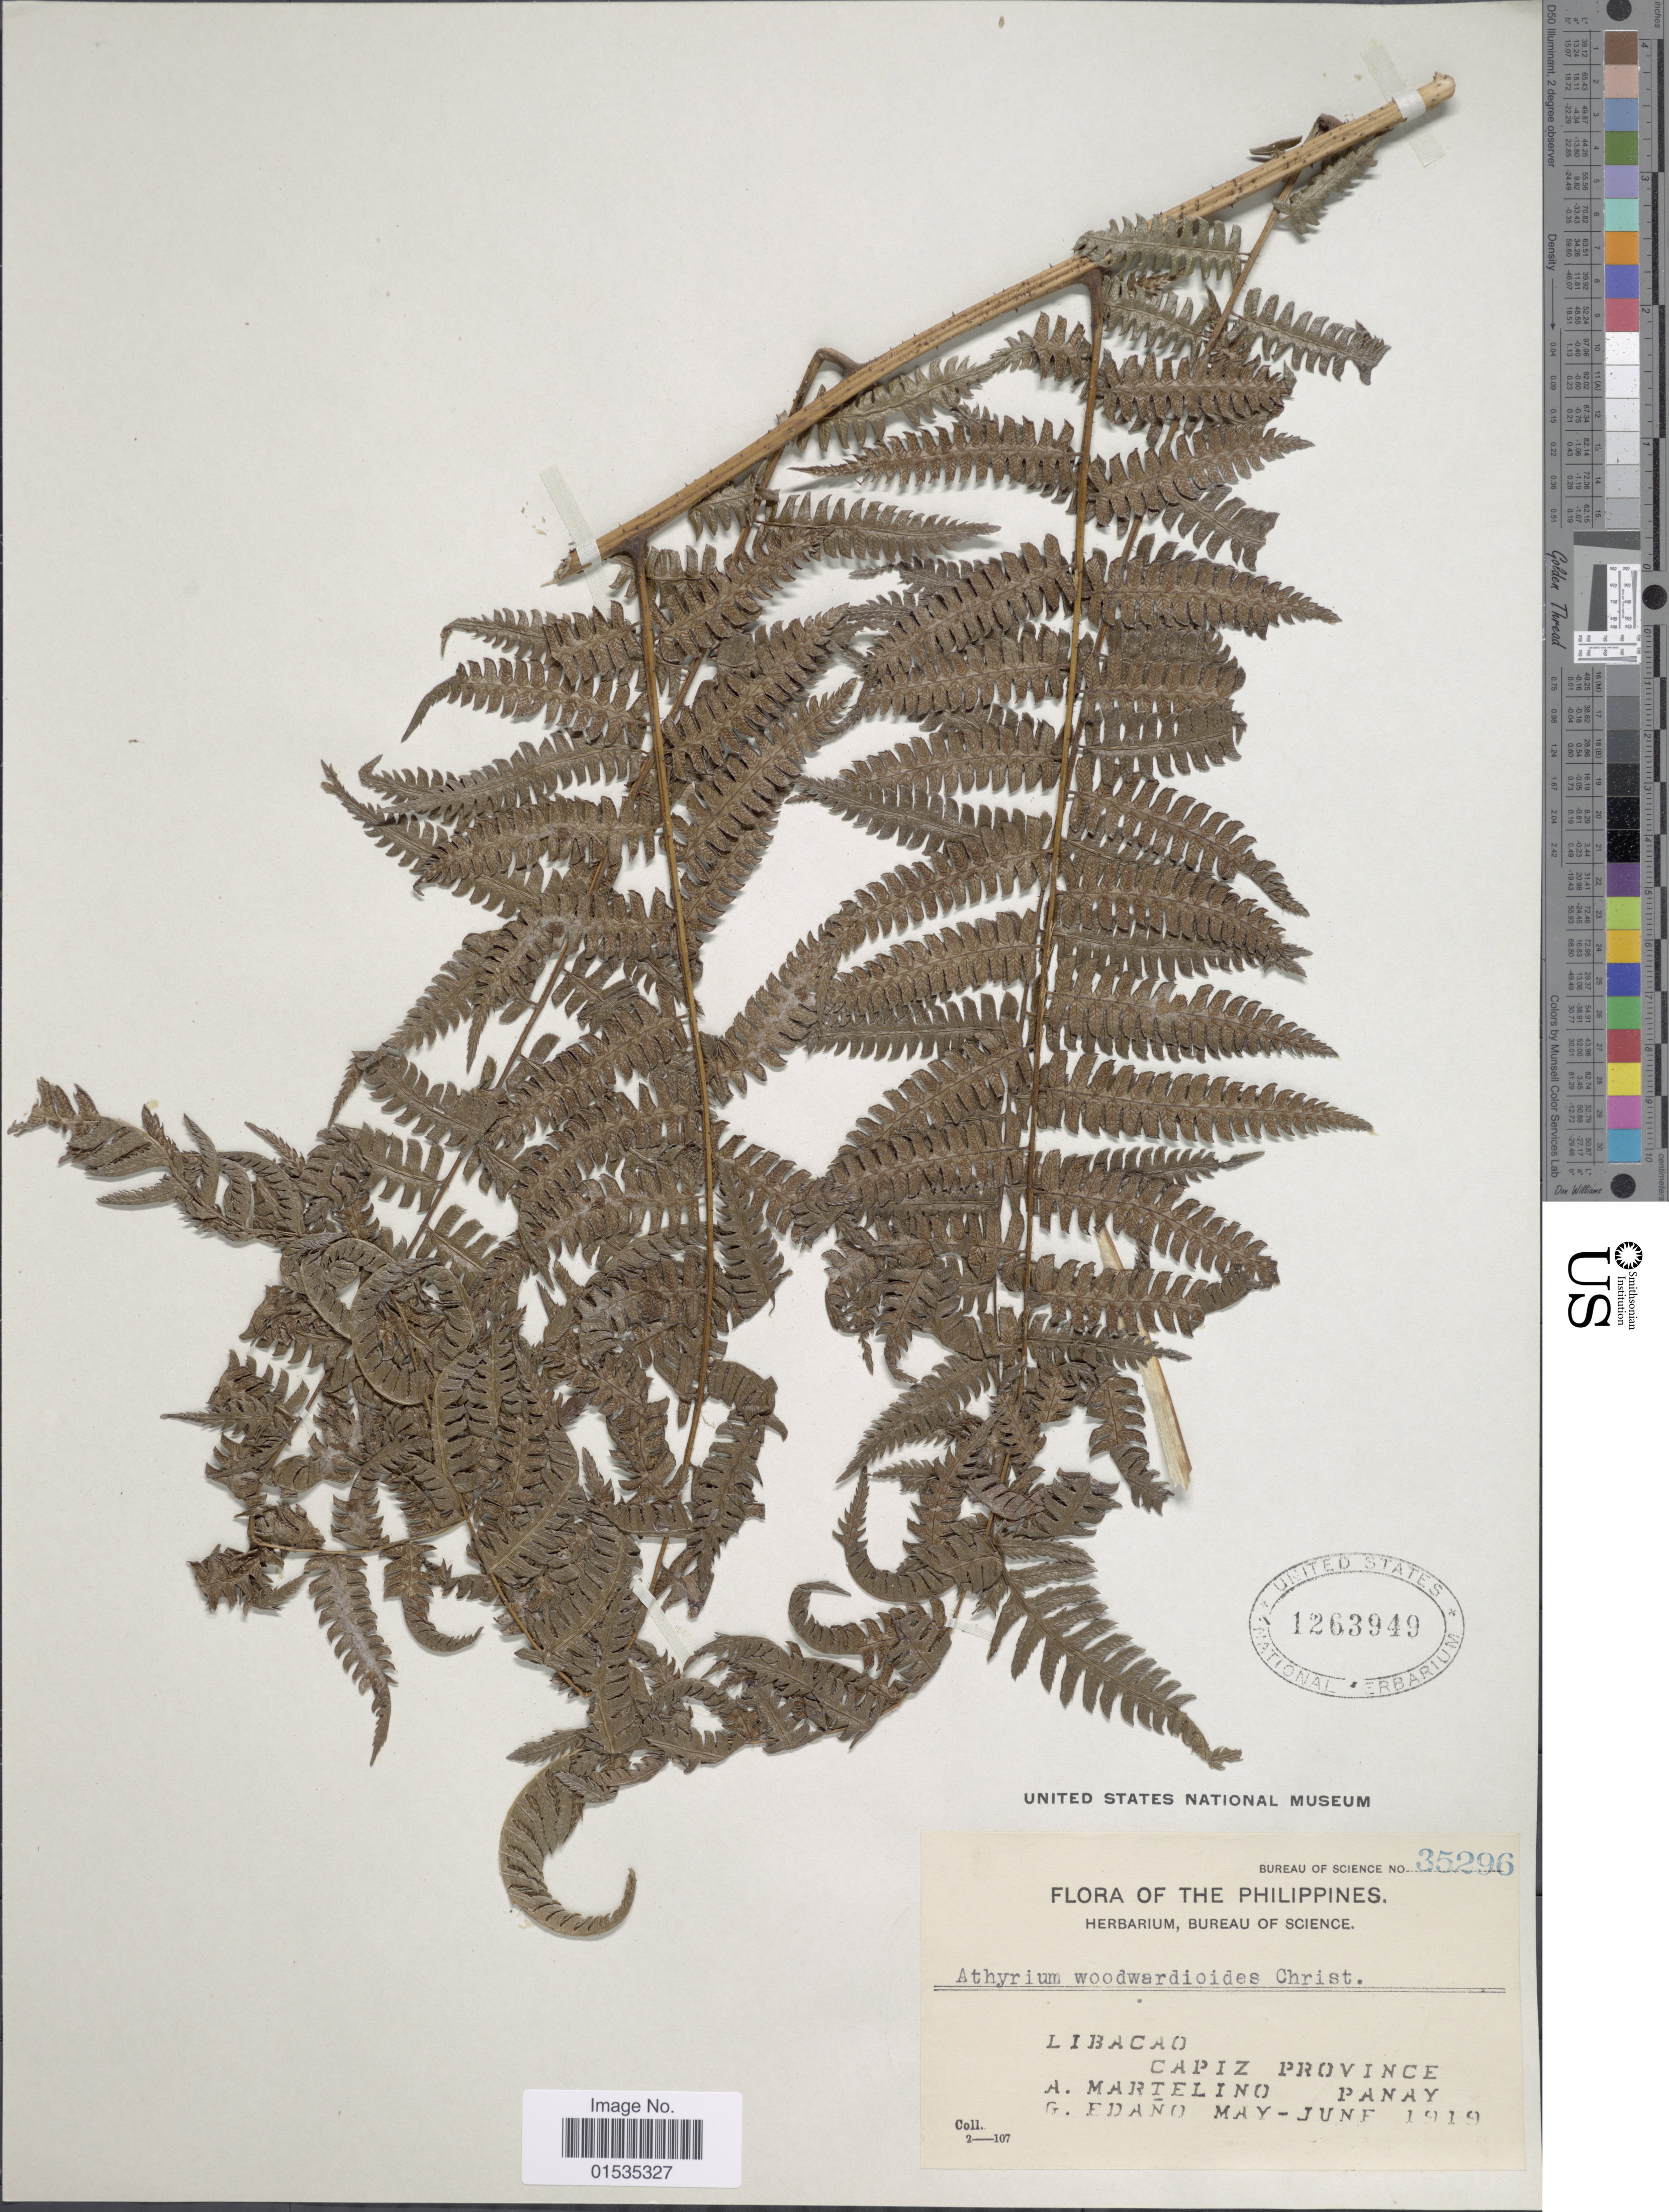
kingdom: Plantae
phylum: Tracheophyta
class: Polypodiopsida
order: Polypodiales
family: Athyriaceae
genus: Diplazium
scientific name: Diplazium woodwardioides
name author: (C. Presl) C.V. Morton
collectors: A. Martelino & G. Edaño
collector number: Bureau of Science 35296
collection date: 1919-05/1919-06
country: Philippines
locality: Libacao, Capiz Province, Panay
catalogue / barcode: US 1263949